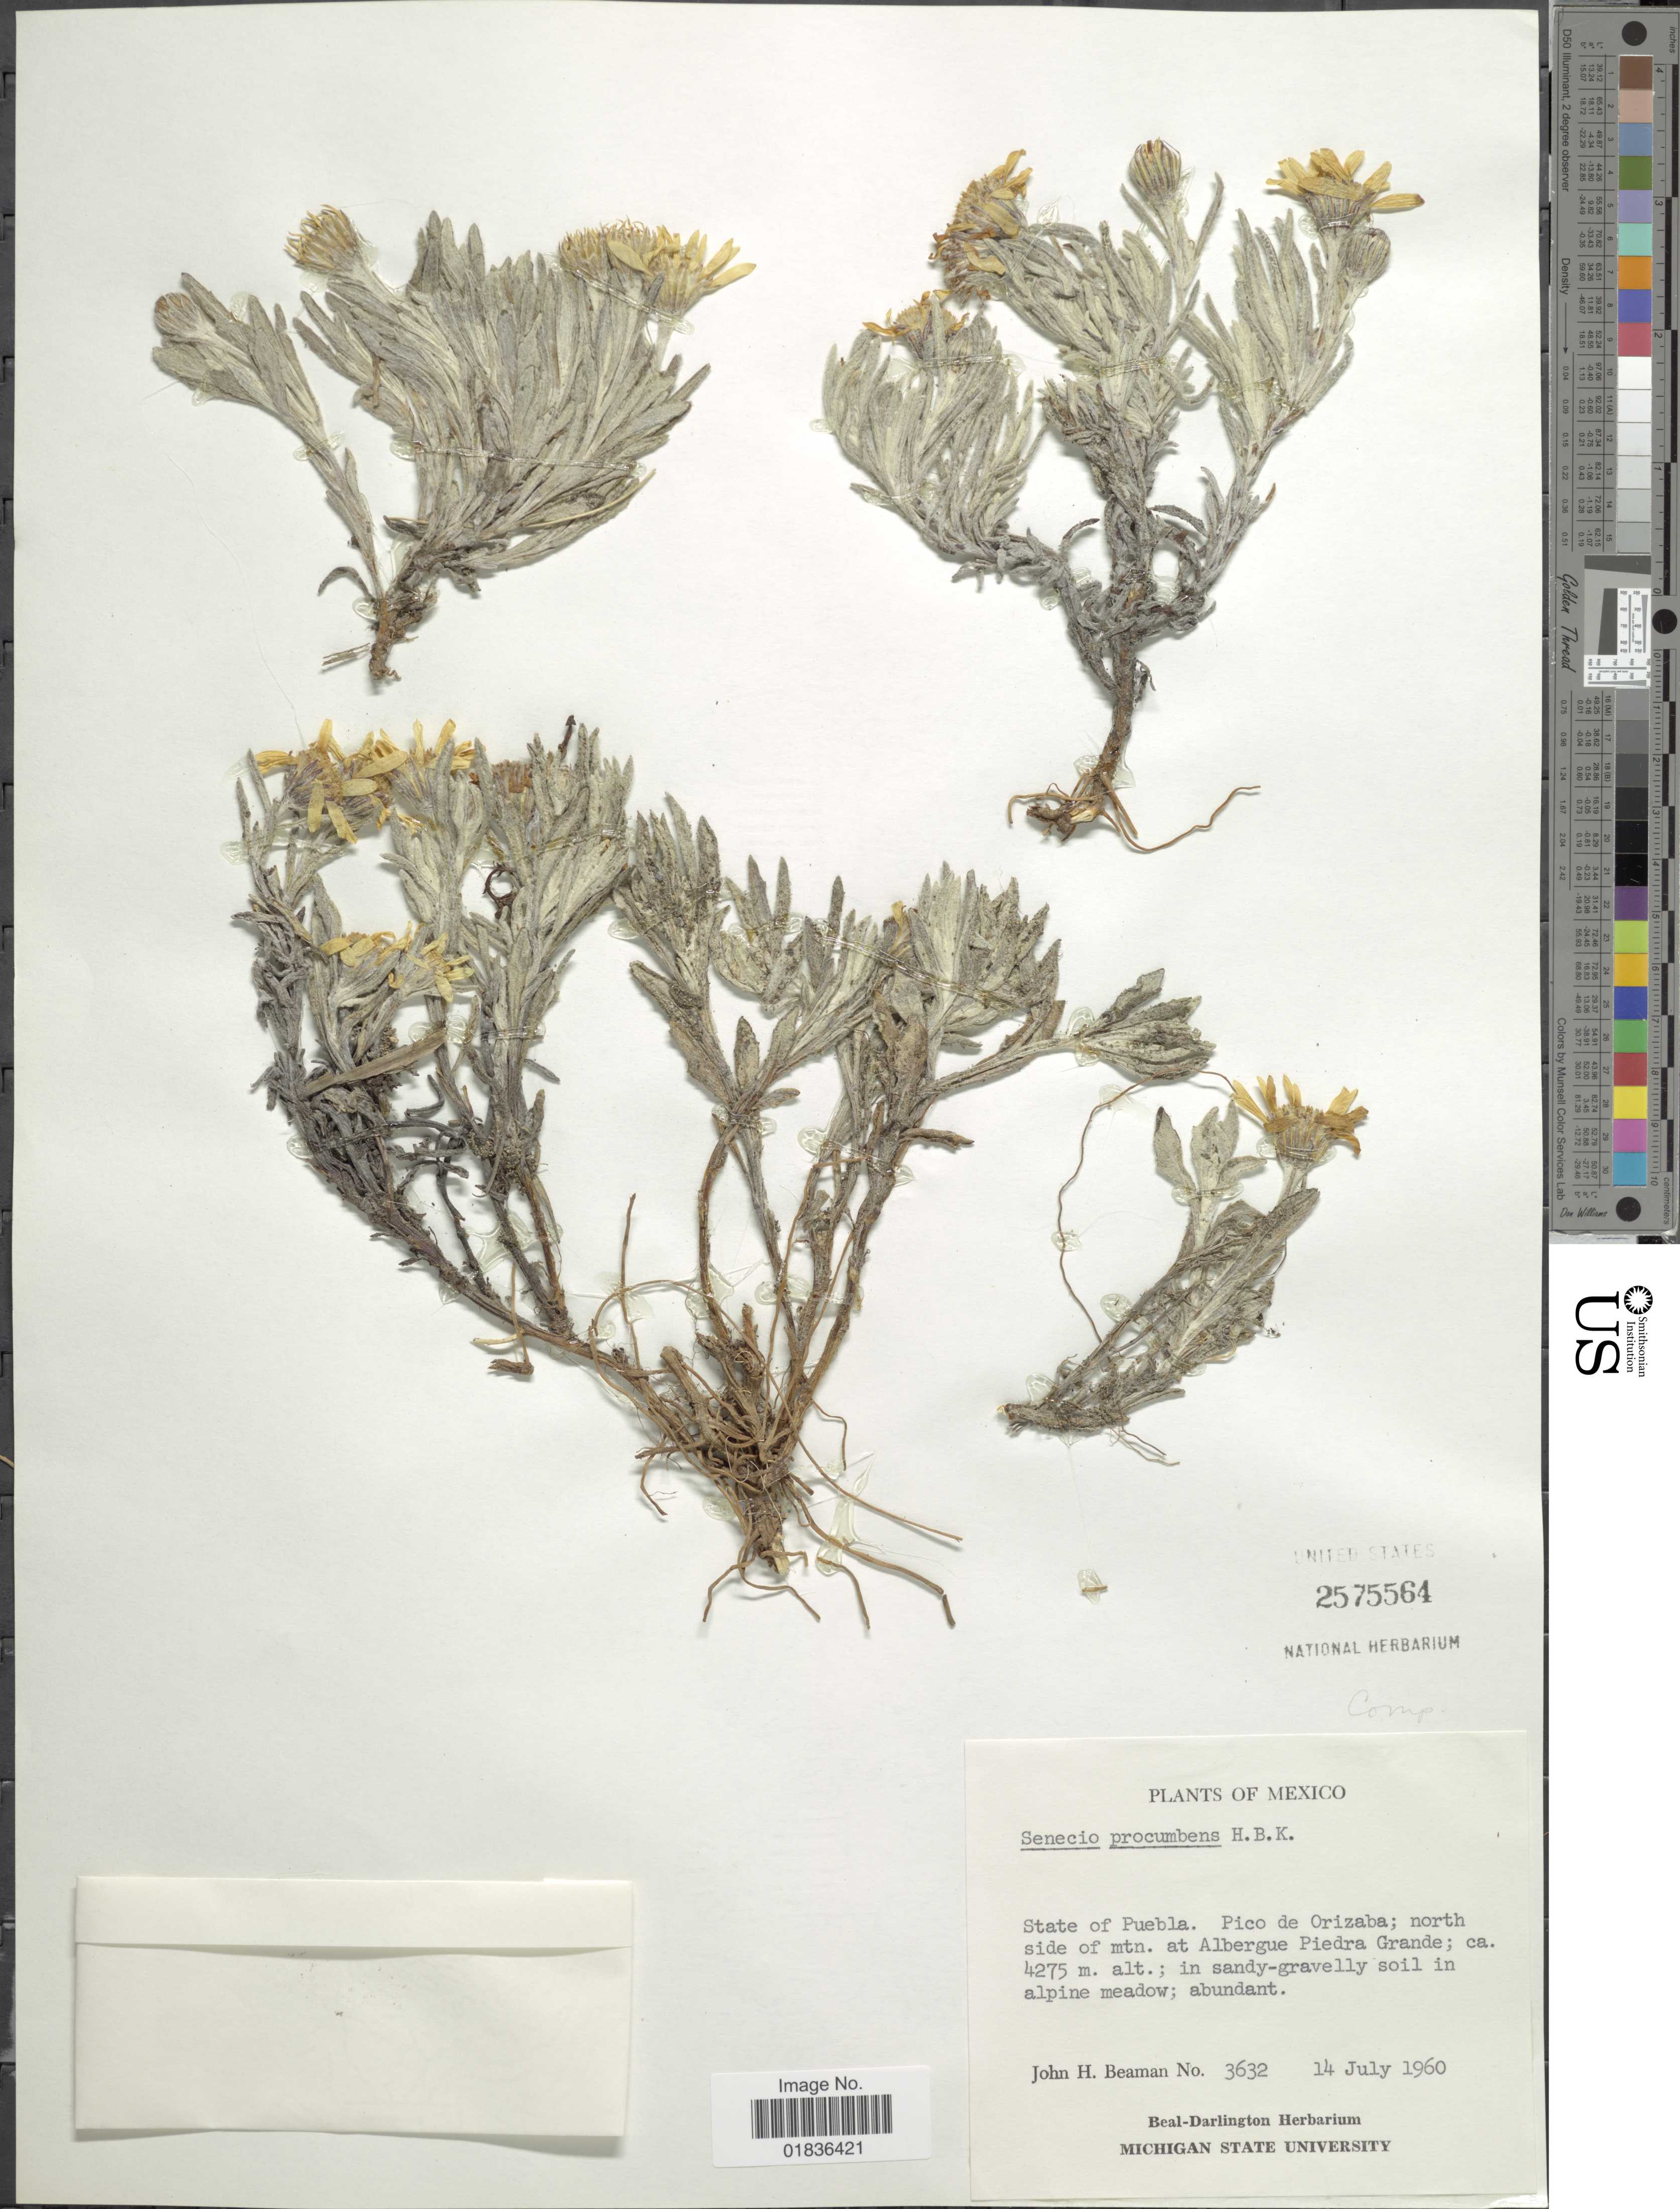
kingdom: Plantae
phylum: Tracheophyta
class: Magnoliopsida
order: Asterales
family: Asteraceae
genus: Senecio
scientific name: Senecio procumbens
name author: Kunth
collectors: J. H. Beaman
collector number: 3632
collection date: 1960-07-14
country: Mexico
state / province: Puebla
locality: Pico de Orizaba; north side of mtn. at Albergue Piedra Grande.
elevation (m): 4275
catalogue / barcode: US 2575564